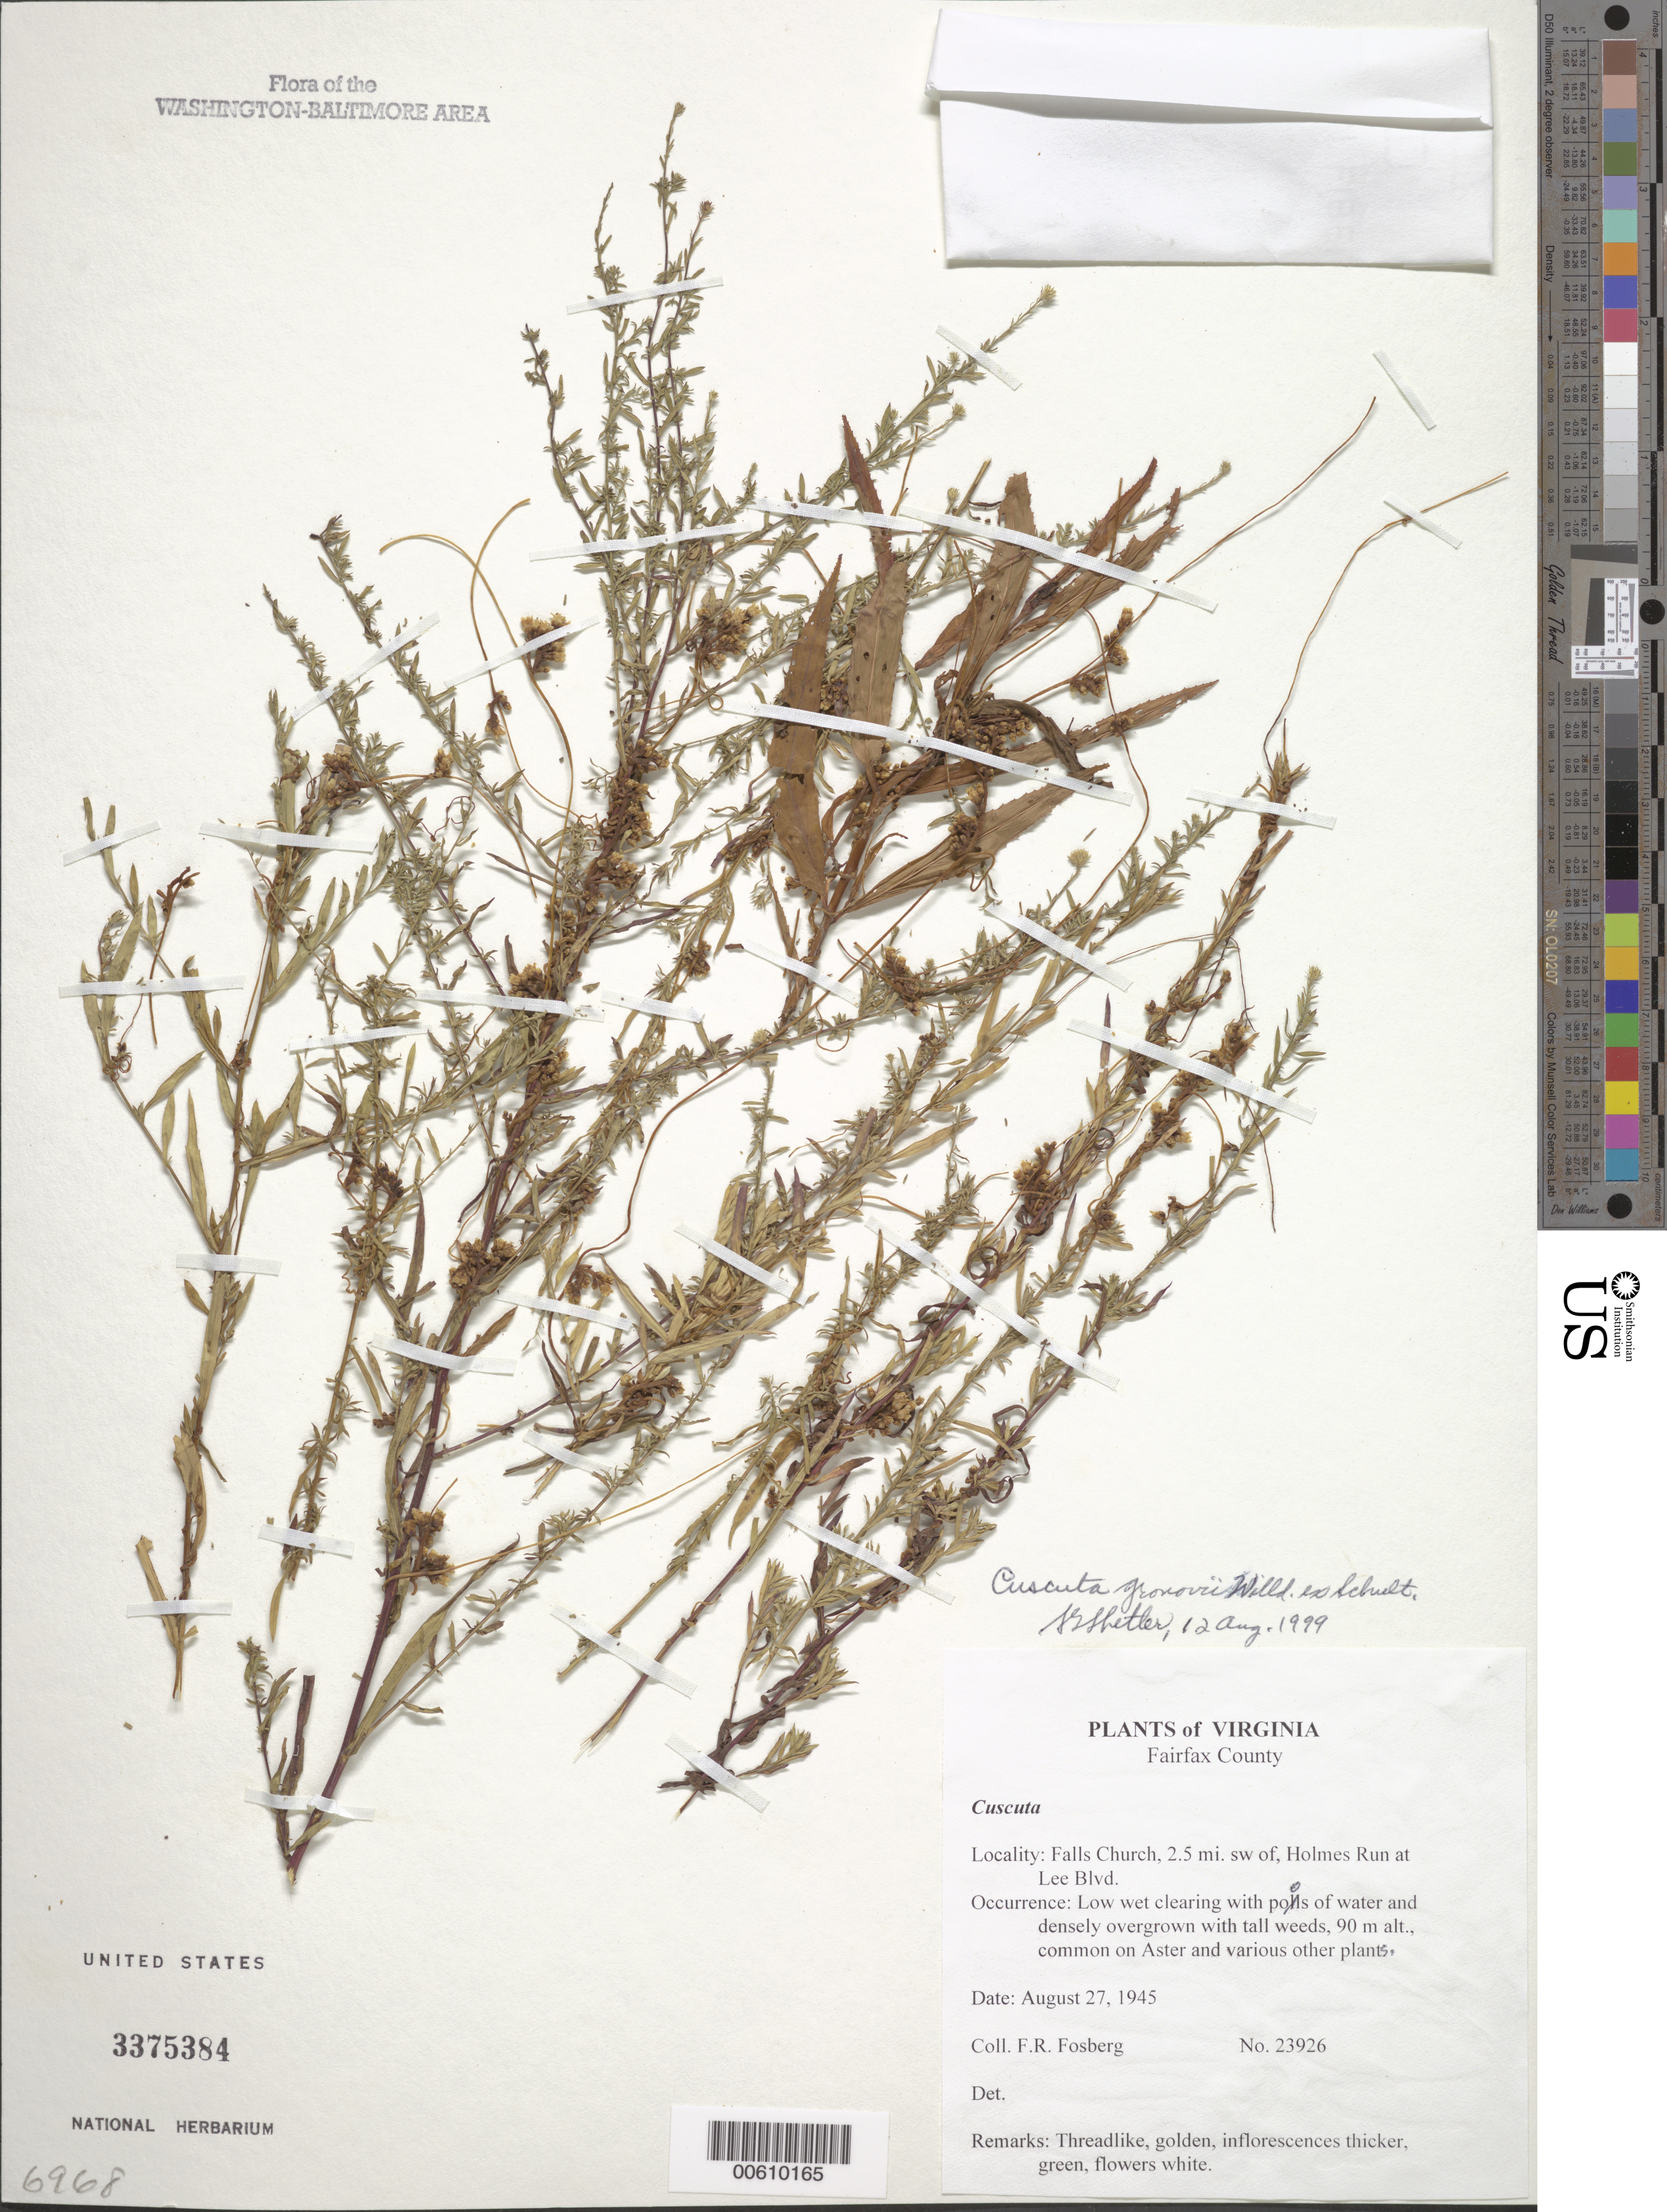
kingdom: Plantae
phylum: Tracheophyta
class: Magnoliopsida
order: Solanales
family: Convolvulaceae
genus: Cuscuta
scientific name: Cuscuta gronovii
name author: Willd. ex Schult.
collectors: F. R. Fosberg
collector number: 23926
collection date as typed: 27 Aug 1945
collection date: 1945-08-27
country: United States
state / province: Virginia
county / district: Fairfax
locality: Falls Church, 2.5 mi. sw of, Holmes Run at Lee Blvd.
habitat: Low wet clearing with pools of water and densely overgrown with tall weeds, 90 m alt., common on Aster and various other plain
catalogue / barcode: US 3375384